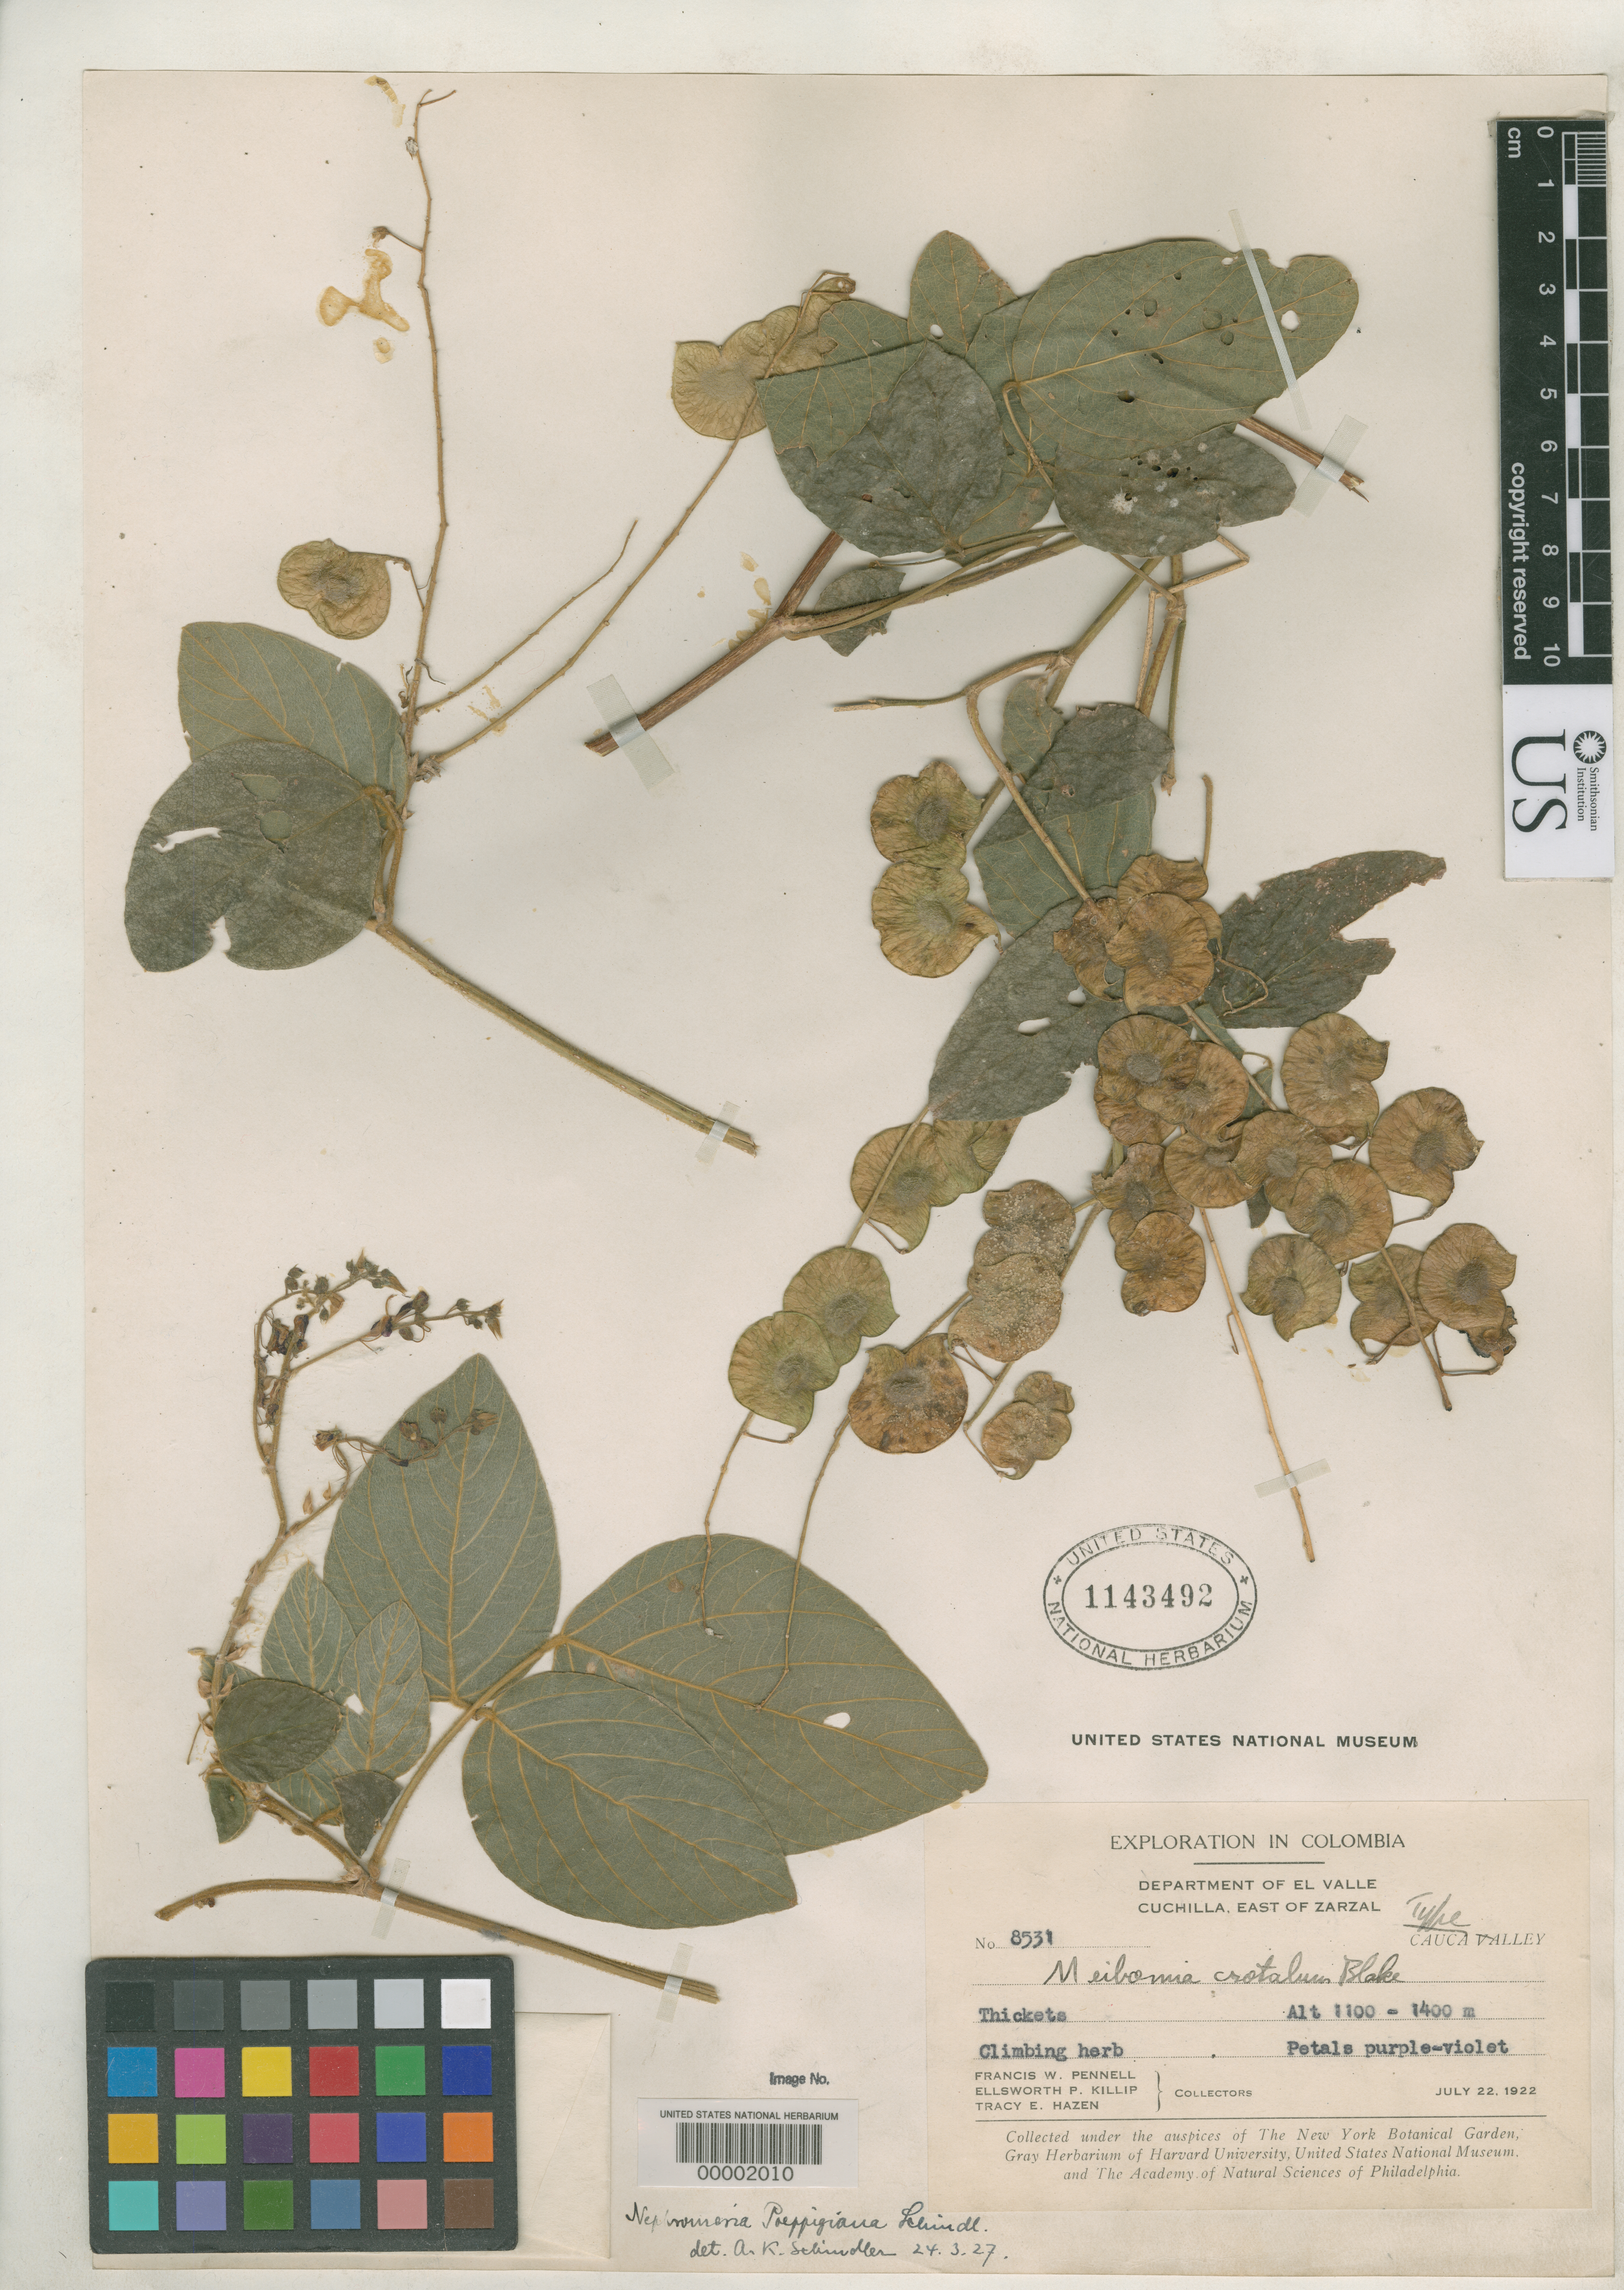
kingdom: Plantae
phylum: Tracheophyta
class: Magnoliopsida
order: Fabales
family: Fabaceae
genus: Meibomia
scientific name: Meibomia crotalum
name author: S.F. Blake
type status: Holotype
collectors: F. W. Pennell, E. P. Killip & T. E. Hazen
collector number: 8531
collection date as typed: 22 Jul 1922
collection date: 1922-07-22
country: Colombia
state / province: Valle del Cauca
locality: Cuchilla, E of Zarzal.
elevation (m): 1100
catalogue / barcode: US 1143492